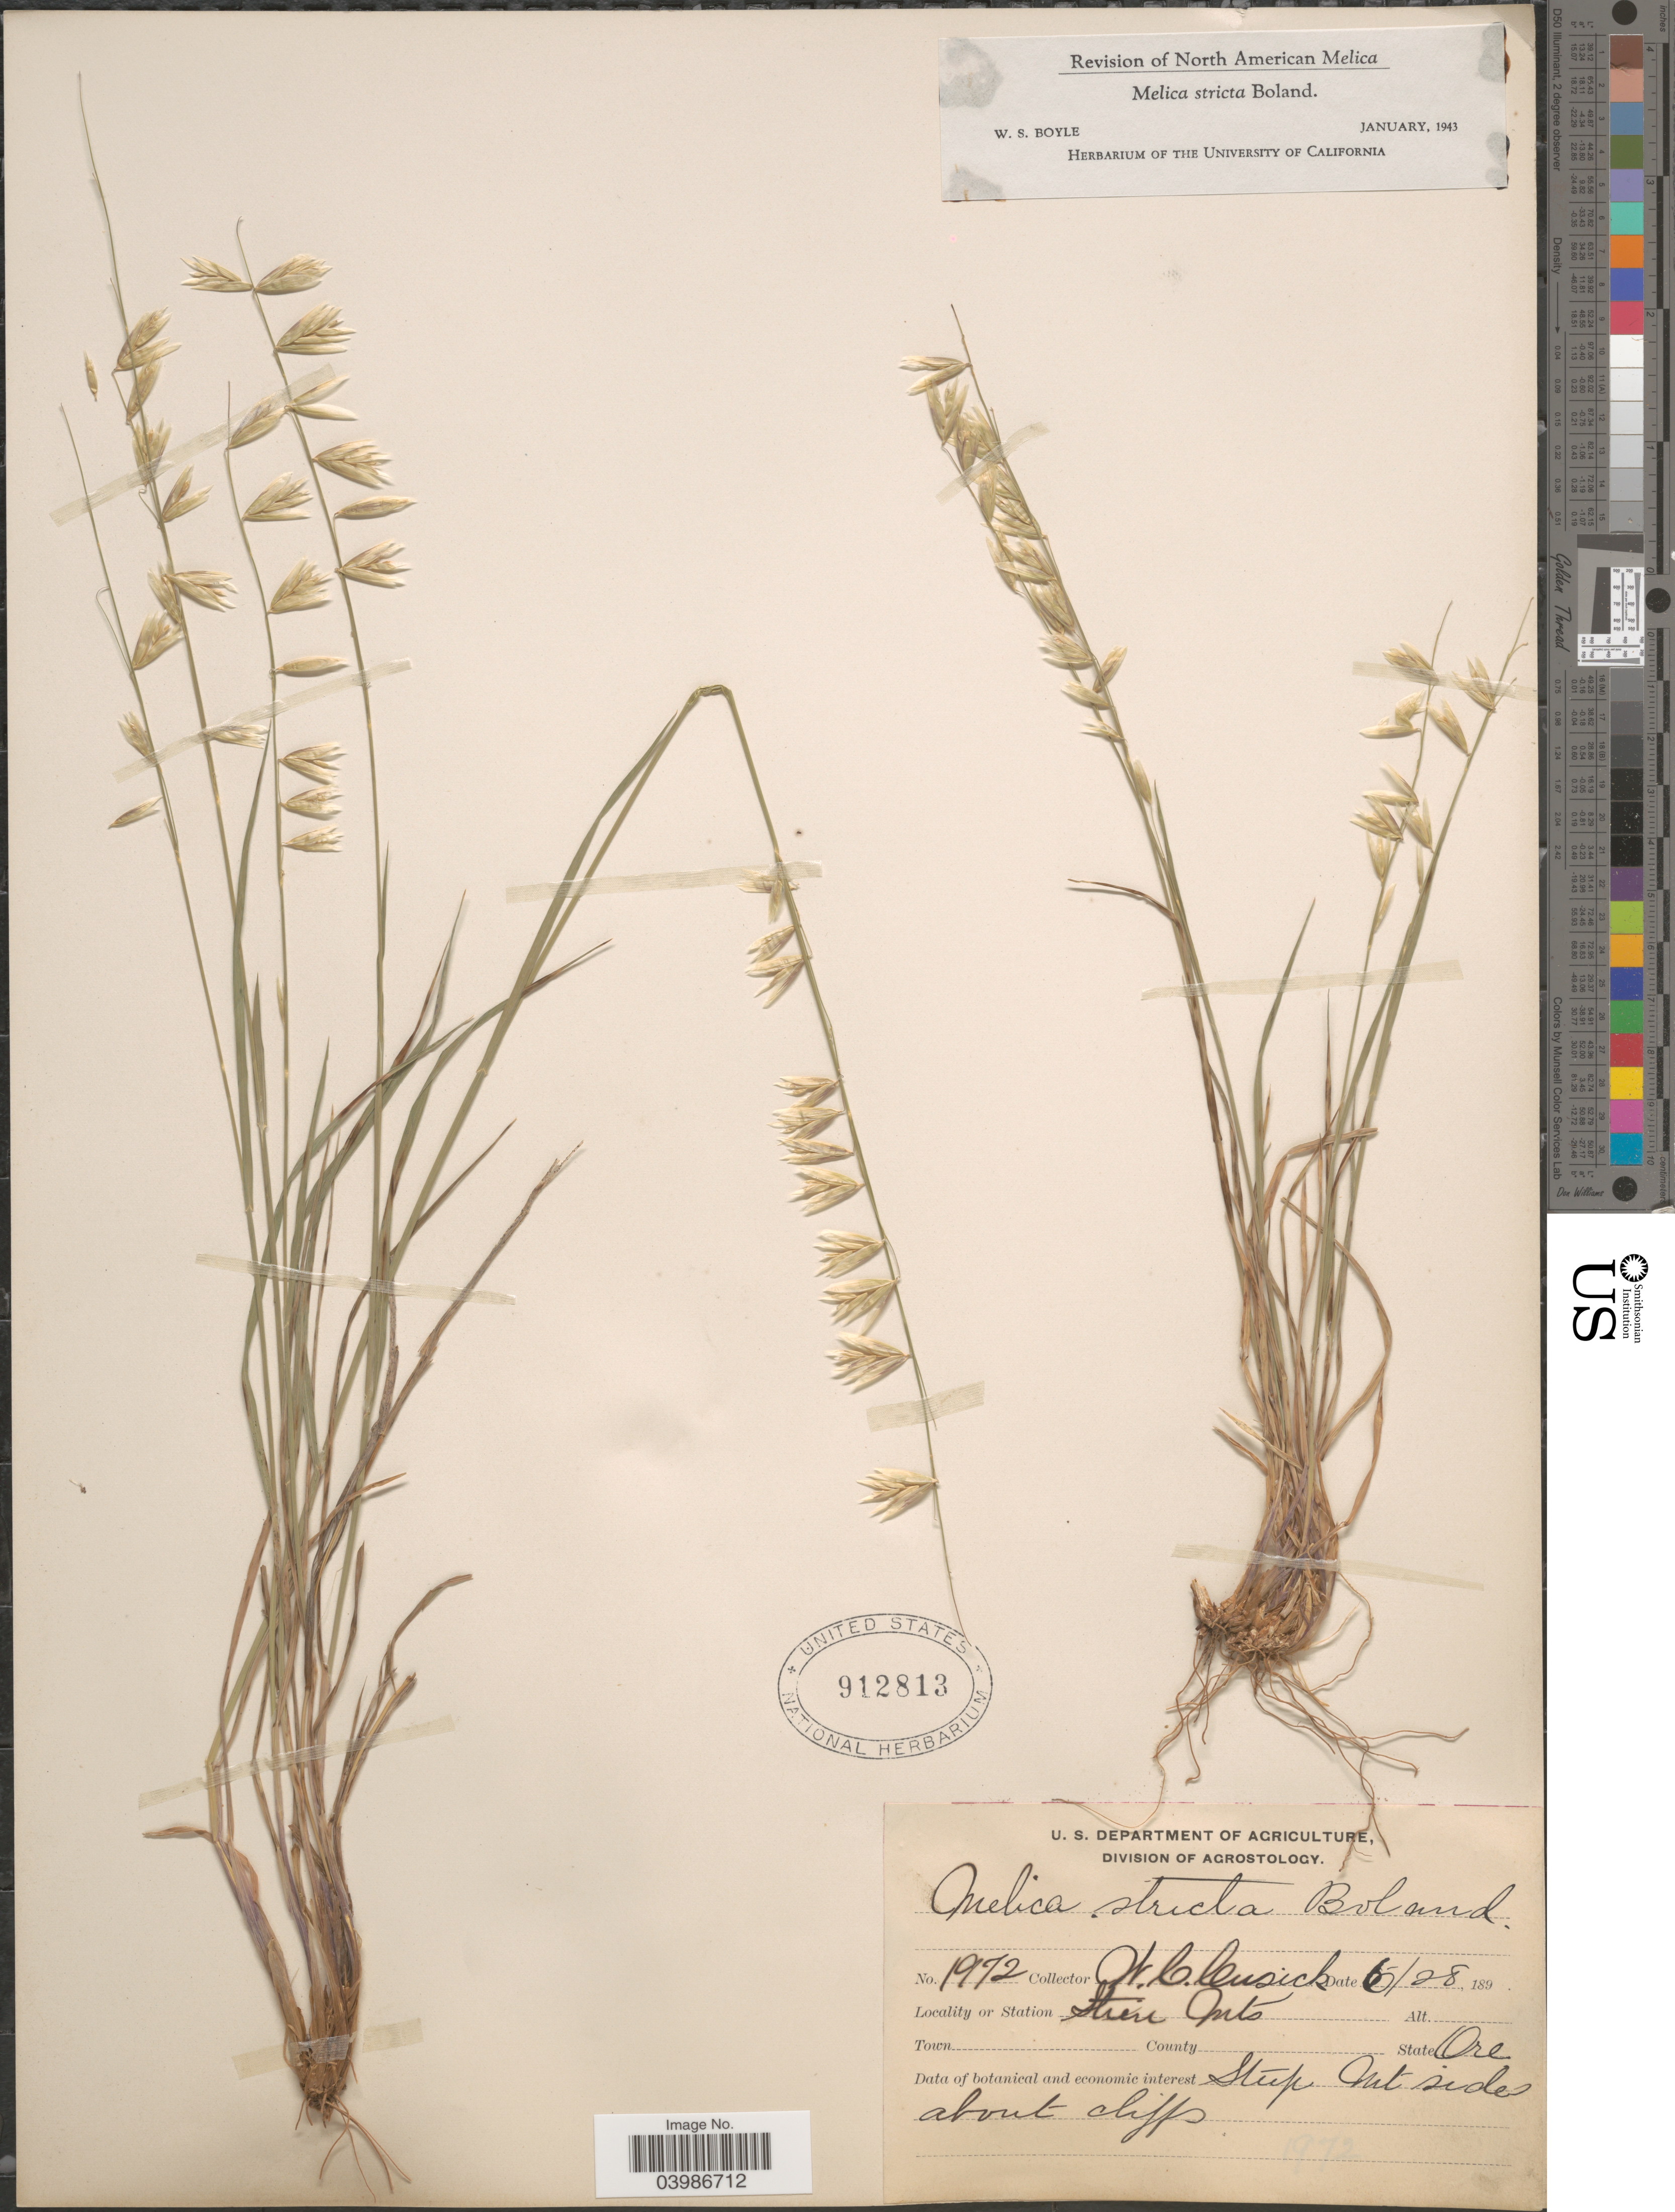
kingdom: Plantae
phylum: Tracheophyta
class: Liliopsida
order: Poales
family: Poaceae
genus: Melica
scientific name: Melica stricta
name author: Bol.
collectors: W. C. Cusick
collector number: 1972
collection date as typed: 28 June 189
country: United States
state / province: Oregon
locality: Stein Mts.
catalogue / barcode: US 912813